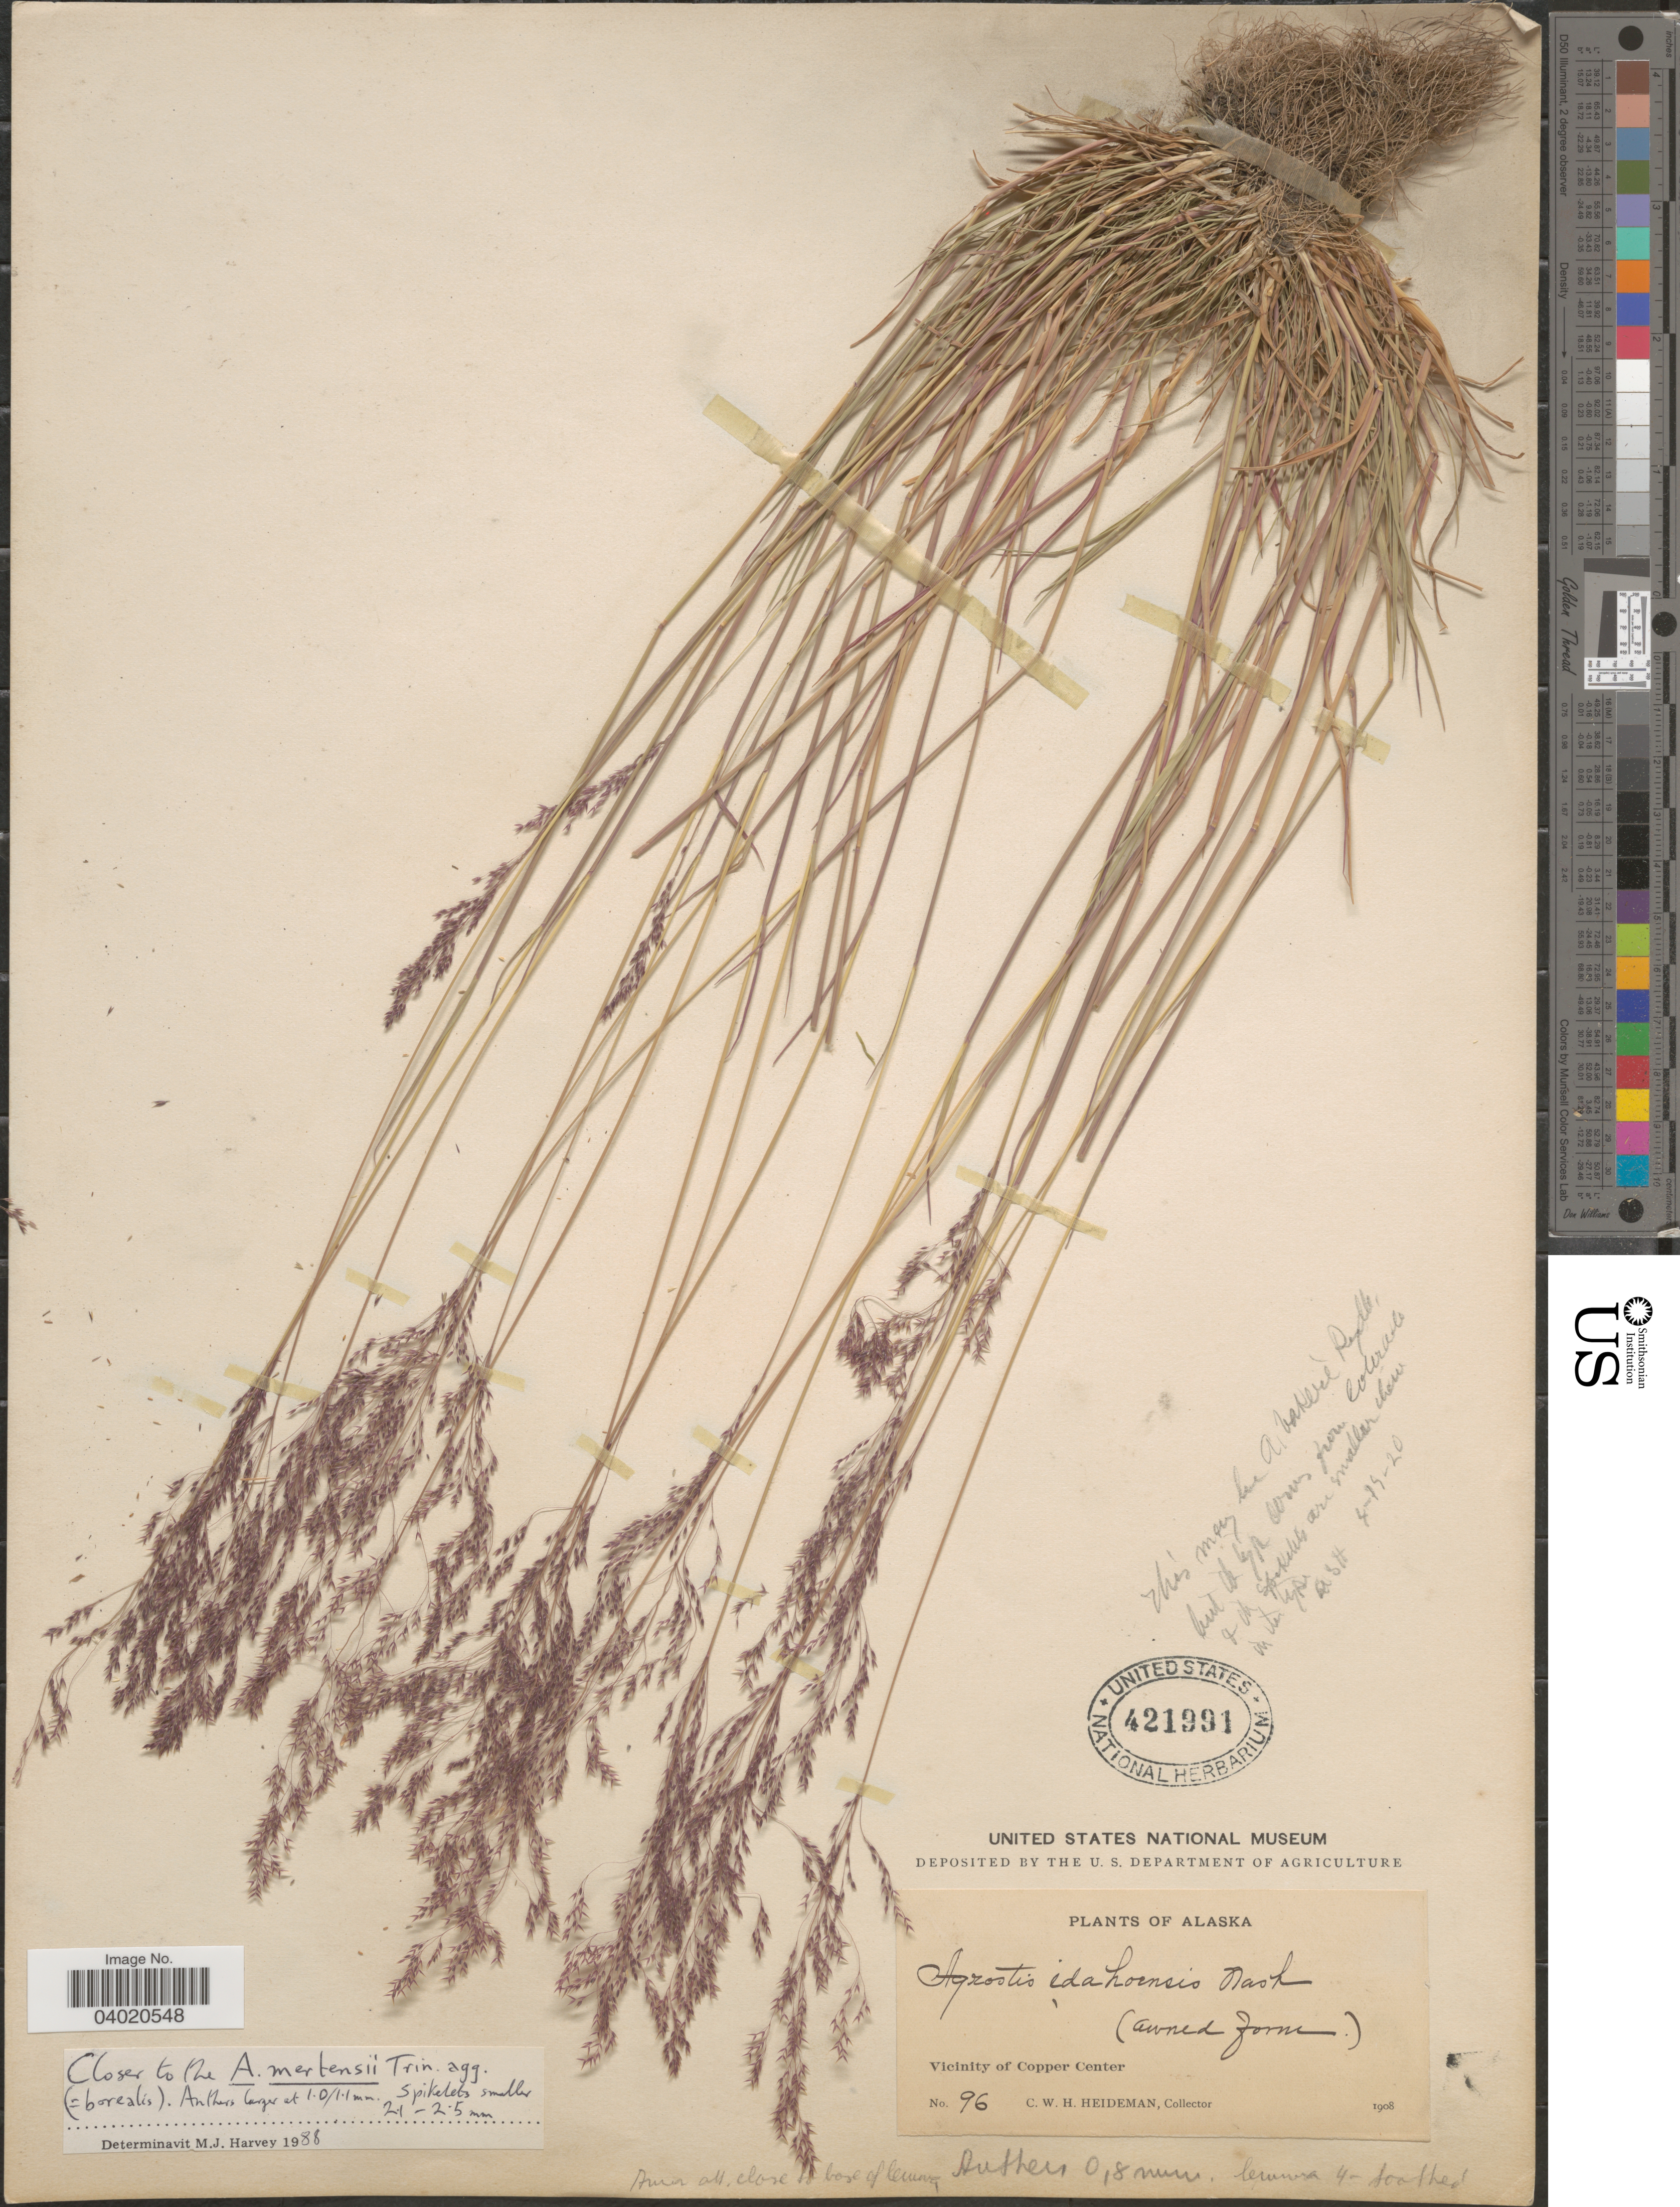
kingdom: Plantae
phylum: Tracheophyta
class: Liliopsida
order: Poales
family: Poaceae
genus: Agrostis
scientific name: Agrostis idahoensis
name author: Nash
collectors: C. Heideman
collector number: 96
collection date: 1908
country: United States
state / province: Alaska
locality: Vicinity of Copper Center.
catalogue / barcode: US 421991